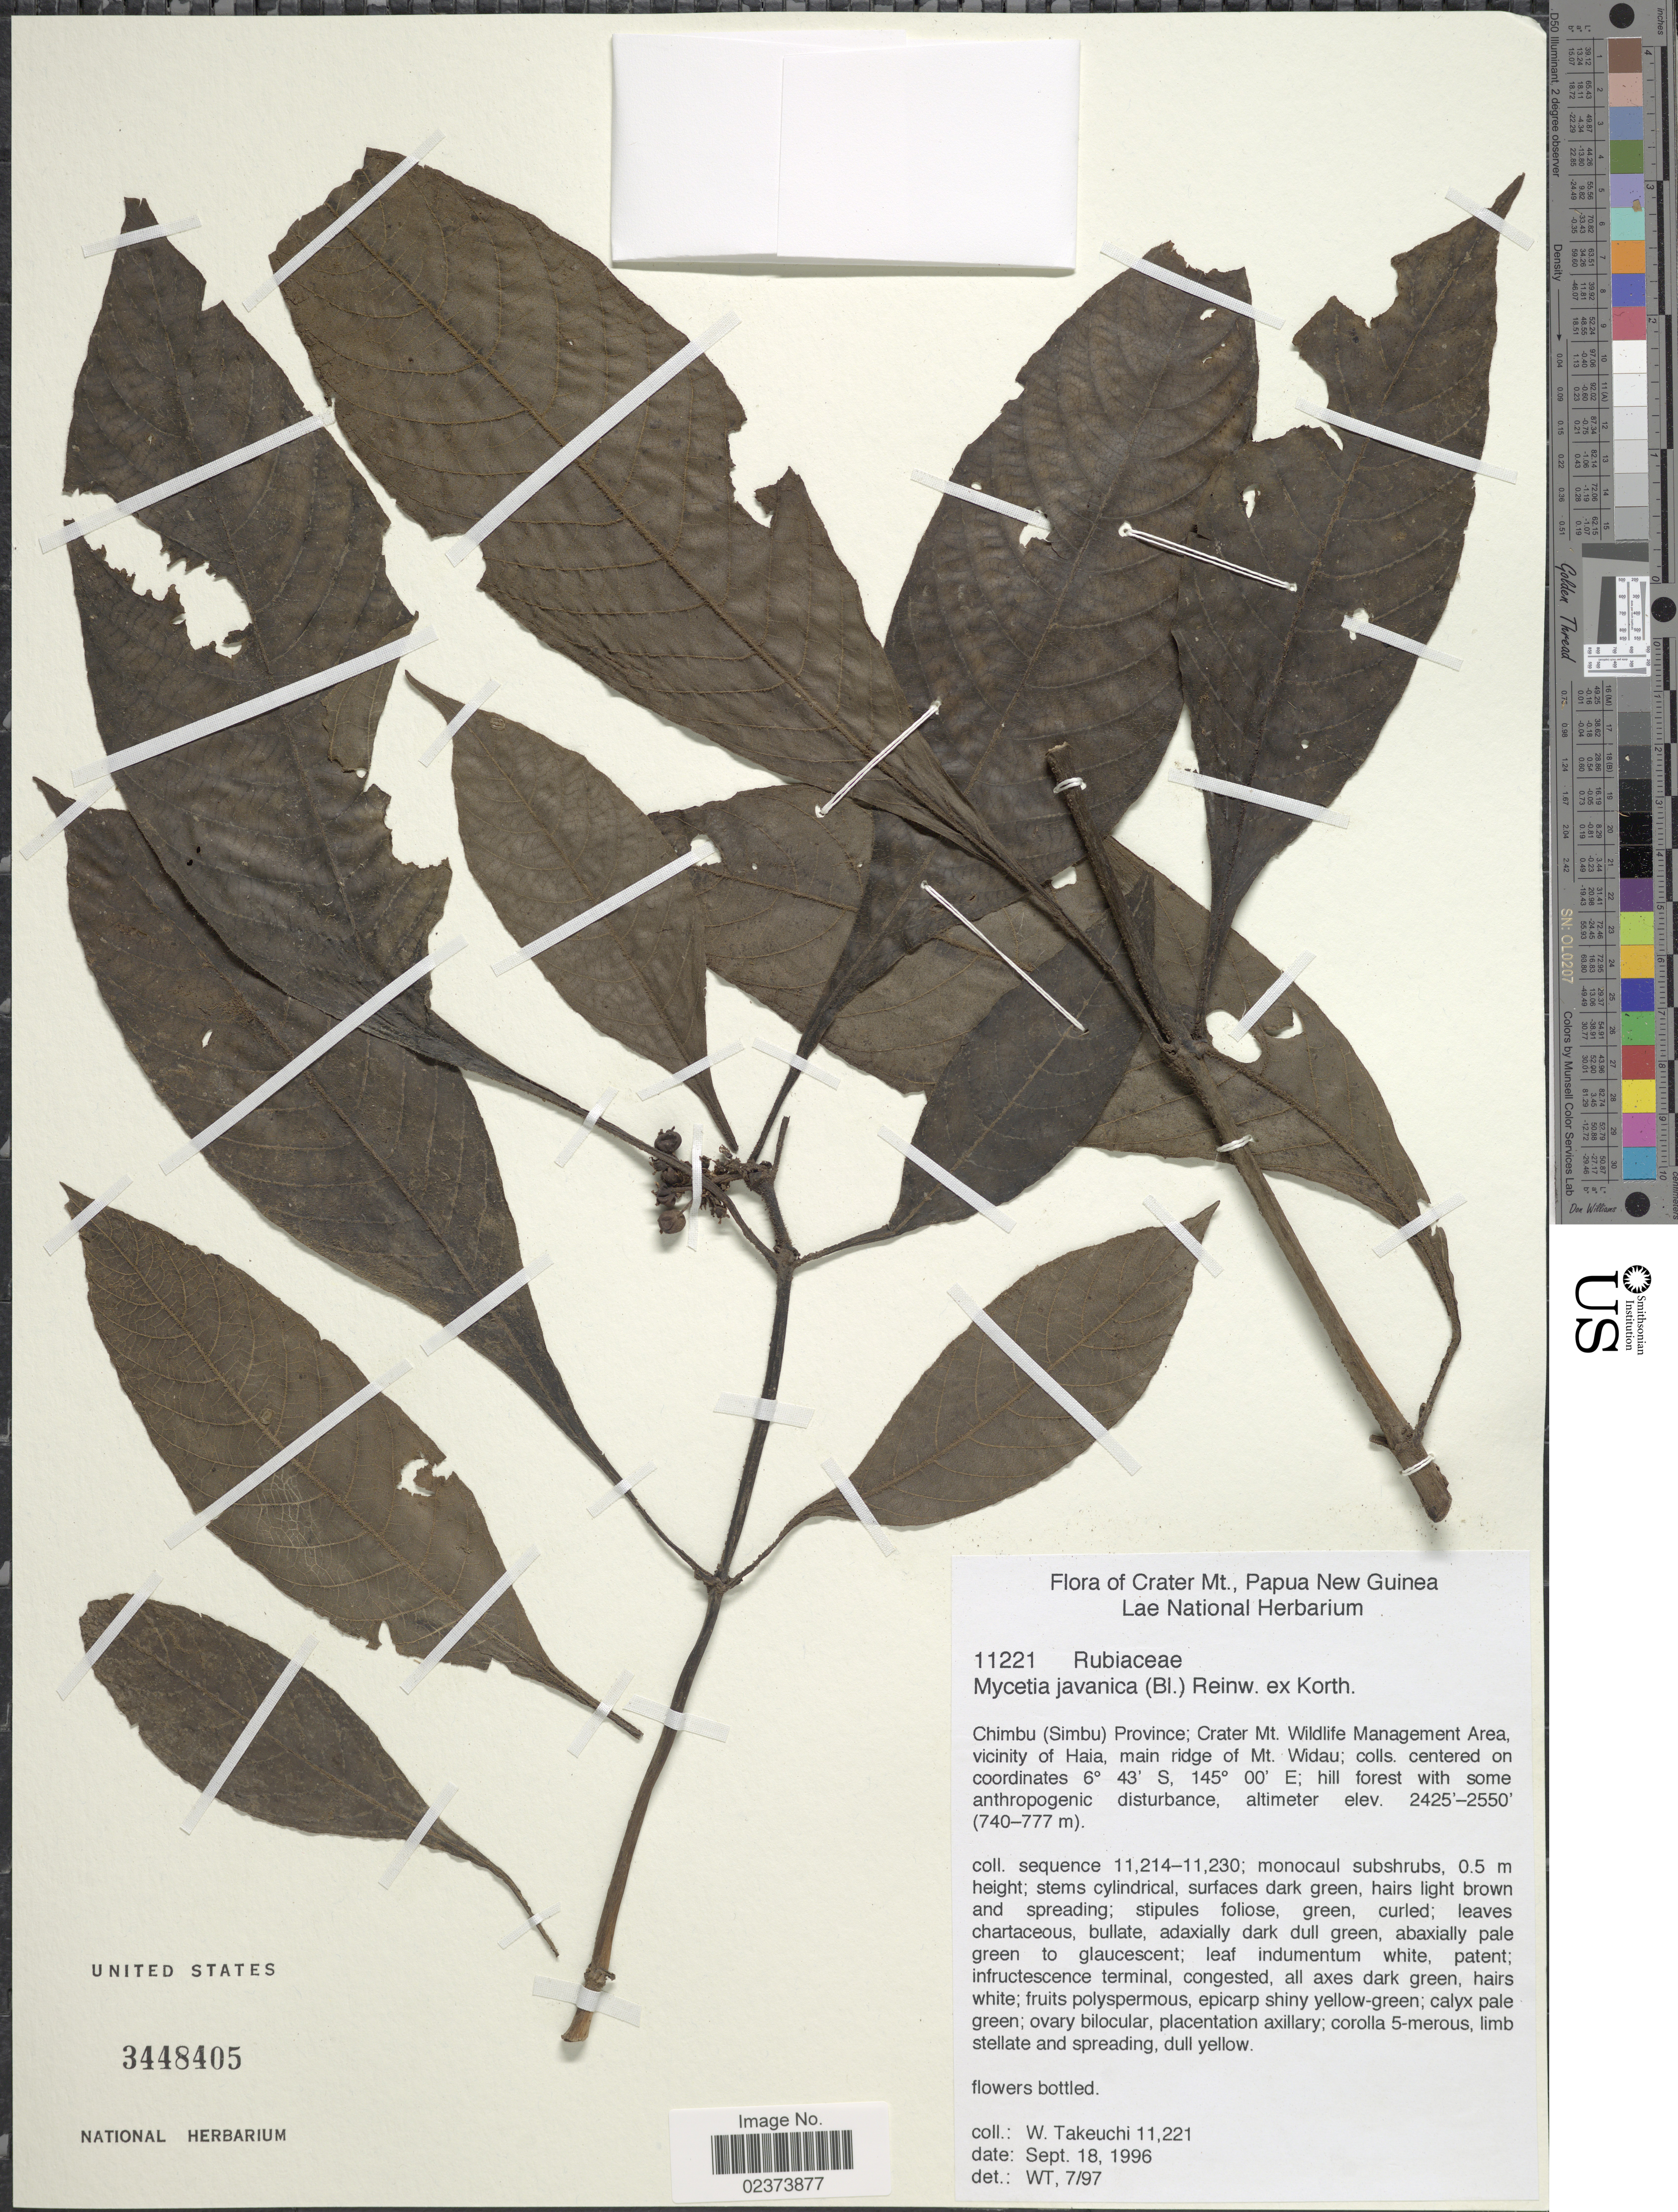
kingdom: Plantae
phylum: Tracheophyta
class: Magnoliopsida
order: Gentianales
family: Rubiaceae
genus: Mycetia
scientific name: Mycetia javanica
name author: (Blume) Reinw. ex Korth.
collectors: W. Takeuchi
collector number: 11221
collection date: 1996-09-18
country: Papua New Guinea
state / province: Chimbu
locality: Crater Mt., Papua New Guinea, Chimbu (Simbu) Province, Crater Mt. Wildlife Management Area viciniuty of Haia, main ridge of Mt. Widau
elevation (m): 739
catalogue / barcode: US 3448405